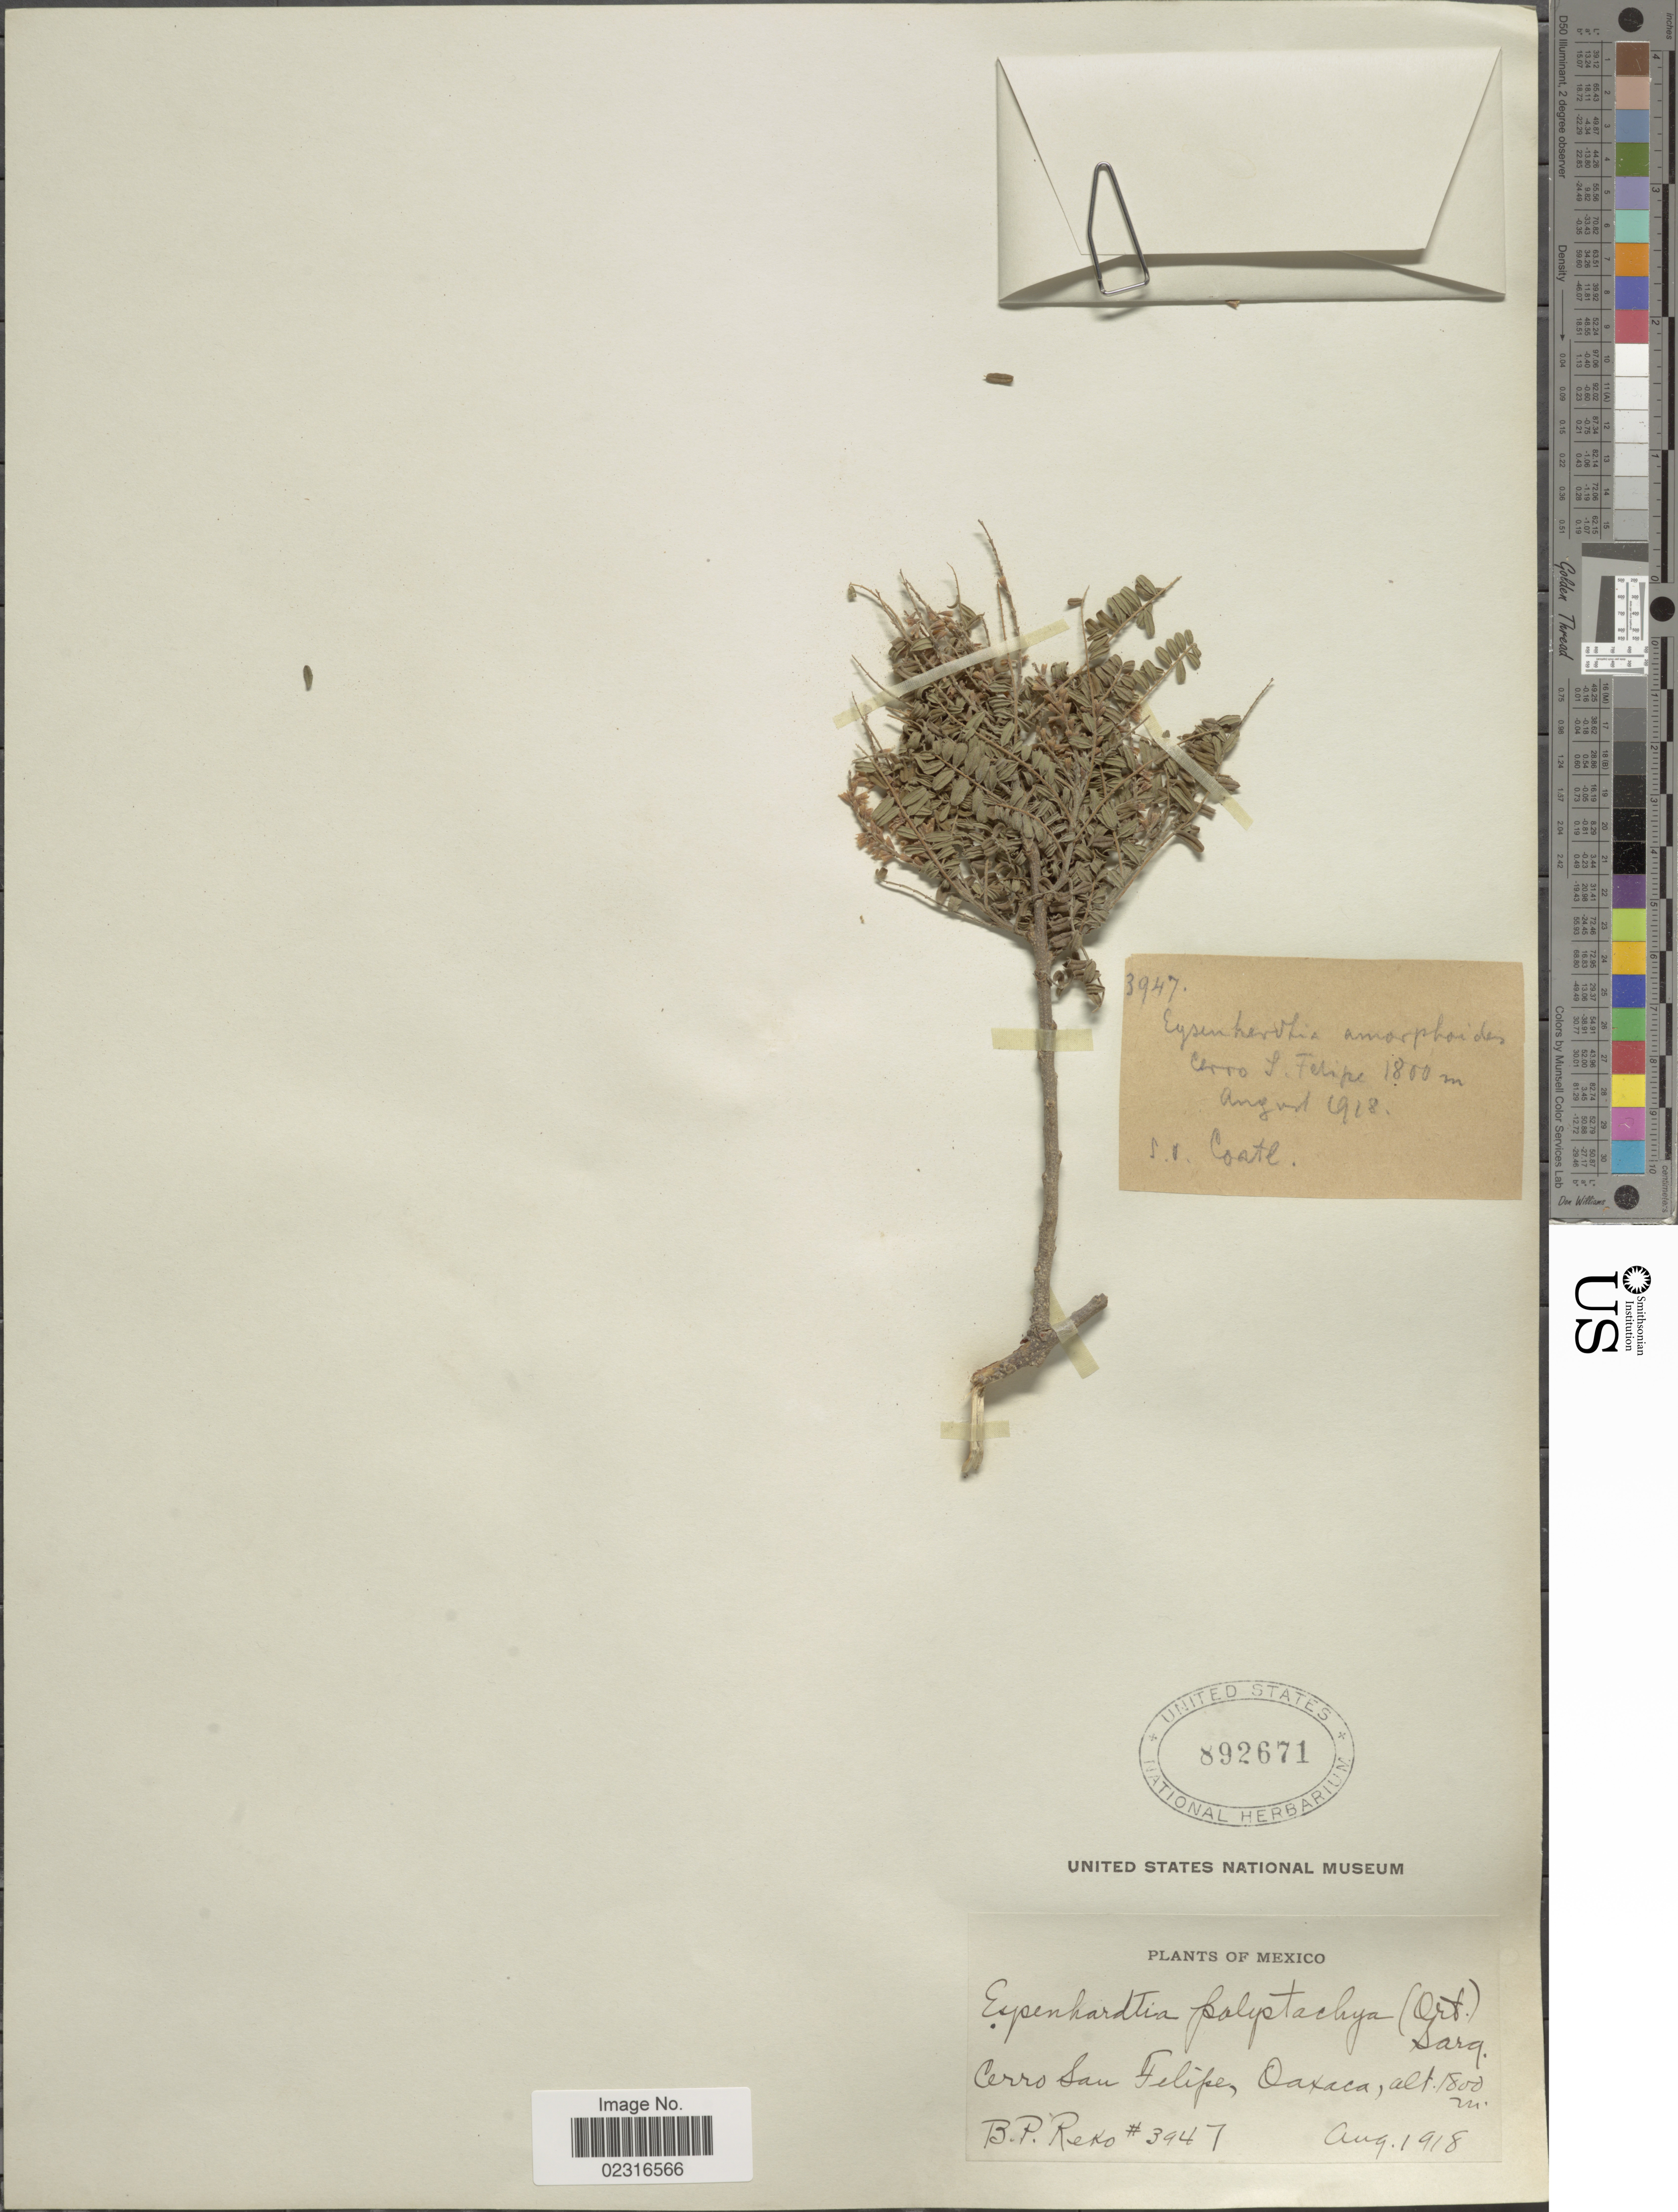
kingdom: Plantae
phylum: Tracheophyta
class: Magnoliopsida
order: Fabales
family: Fabaceae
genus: Eysenhardtia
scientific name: Eysenhardtia polystachya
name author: (Ortega) Sarg.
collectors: B. P. Reko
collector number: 3947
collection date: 1918-08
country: Mexico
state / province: Oaxaca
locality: Cerro San Felipe.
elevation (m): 1800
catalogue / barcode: US 892671